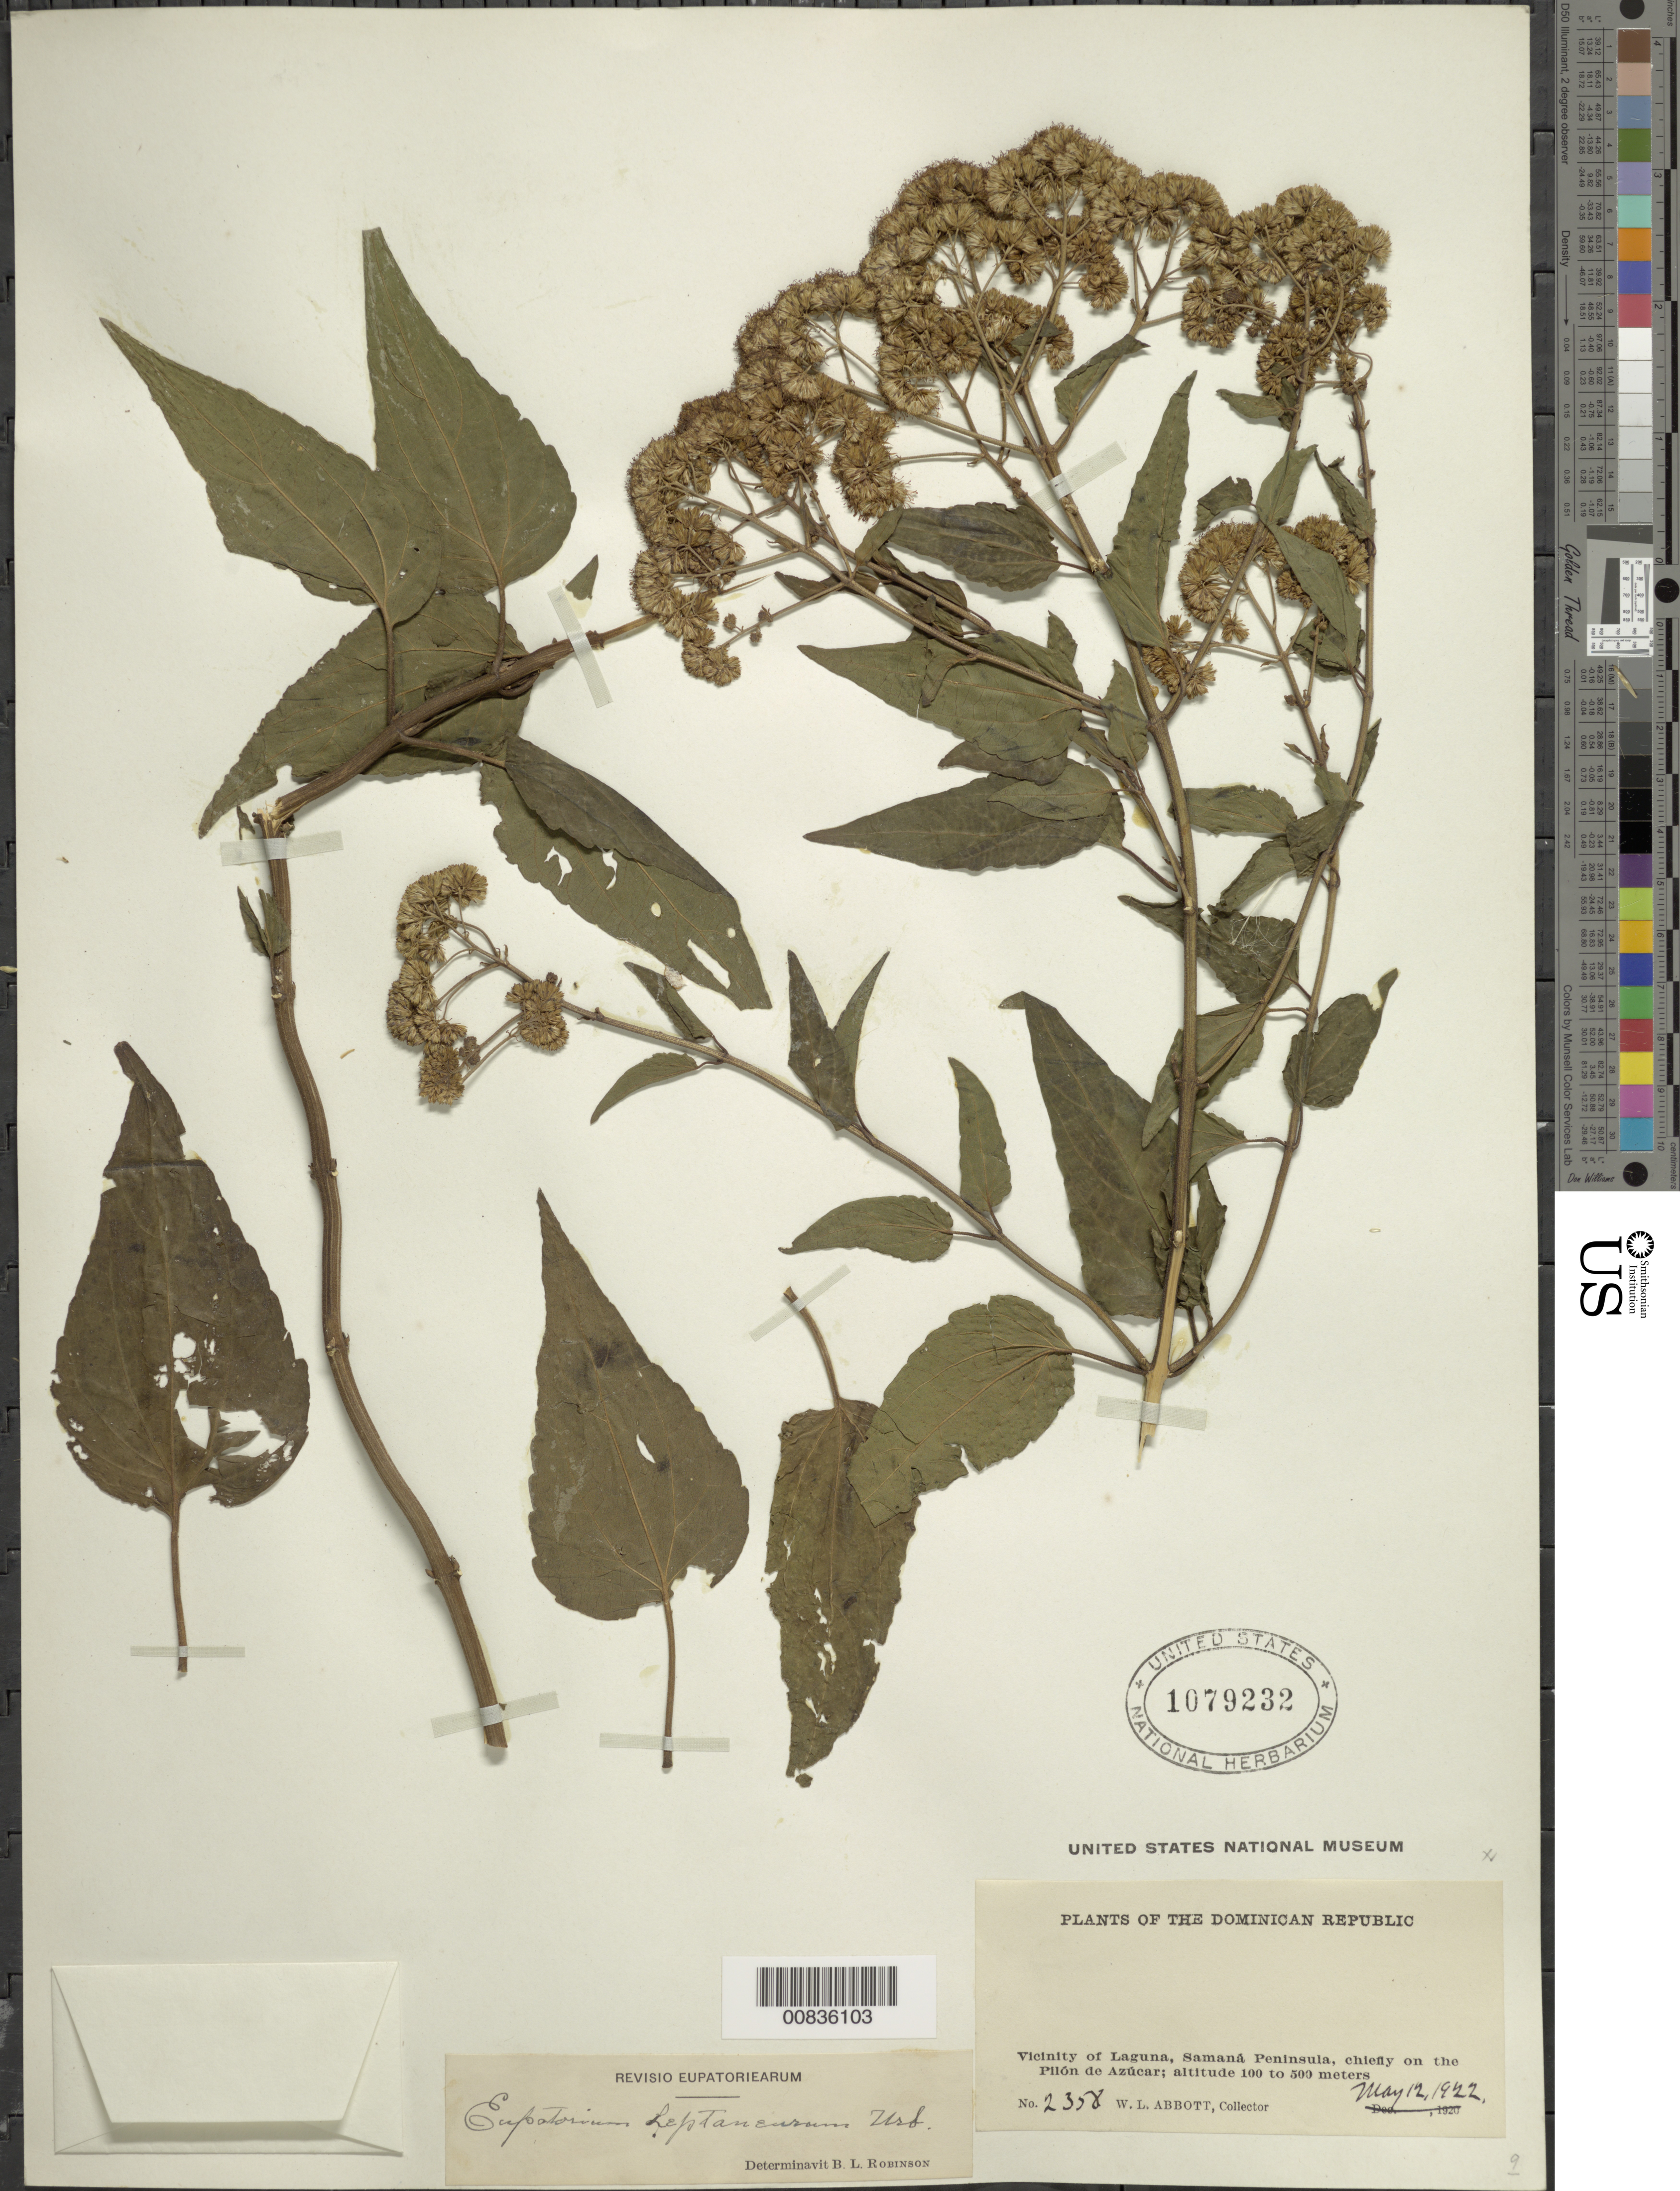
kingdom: Plantae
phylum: Tracheophyta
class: Magnoliopsida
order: Asterales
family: Asteraceae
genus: Koanophyllon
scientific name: Koanophyllon heptaneurum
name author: (Urb.) R.M. King & H. Rob.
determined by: Robinson, B. L.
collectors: W. L. Abbott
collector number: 2358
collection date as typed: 12 May 1922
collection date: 1922-05-12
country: Dominican Republic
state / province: Samana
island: Hispaniola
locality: Vicinity of Laguna, Samaná Peninsula, chiefly on the Pilón de Azúcar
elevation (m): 100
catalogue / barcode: US 1079232